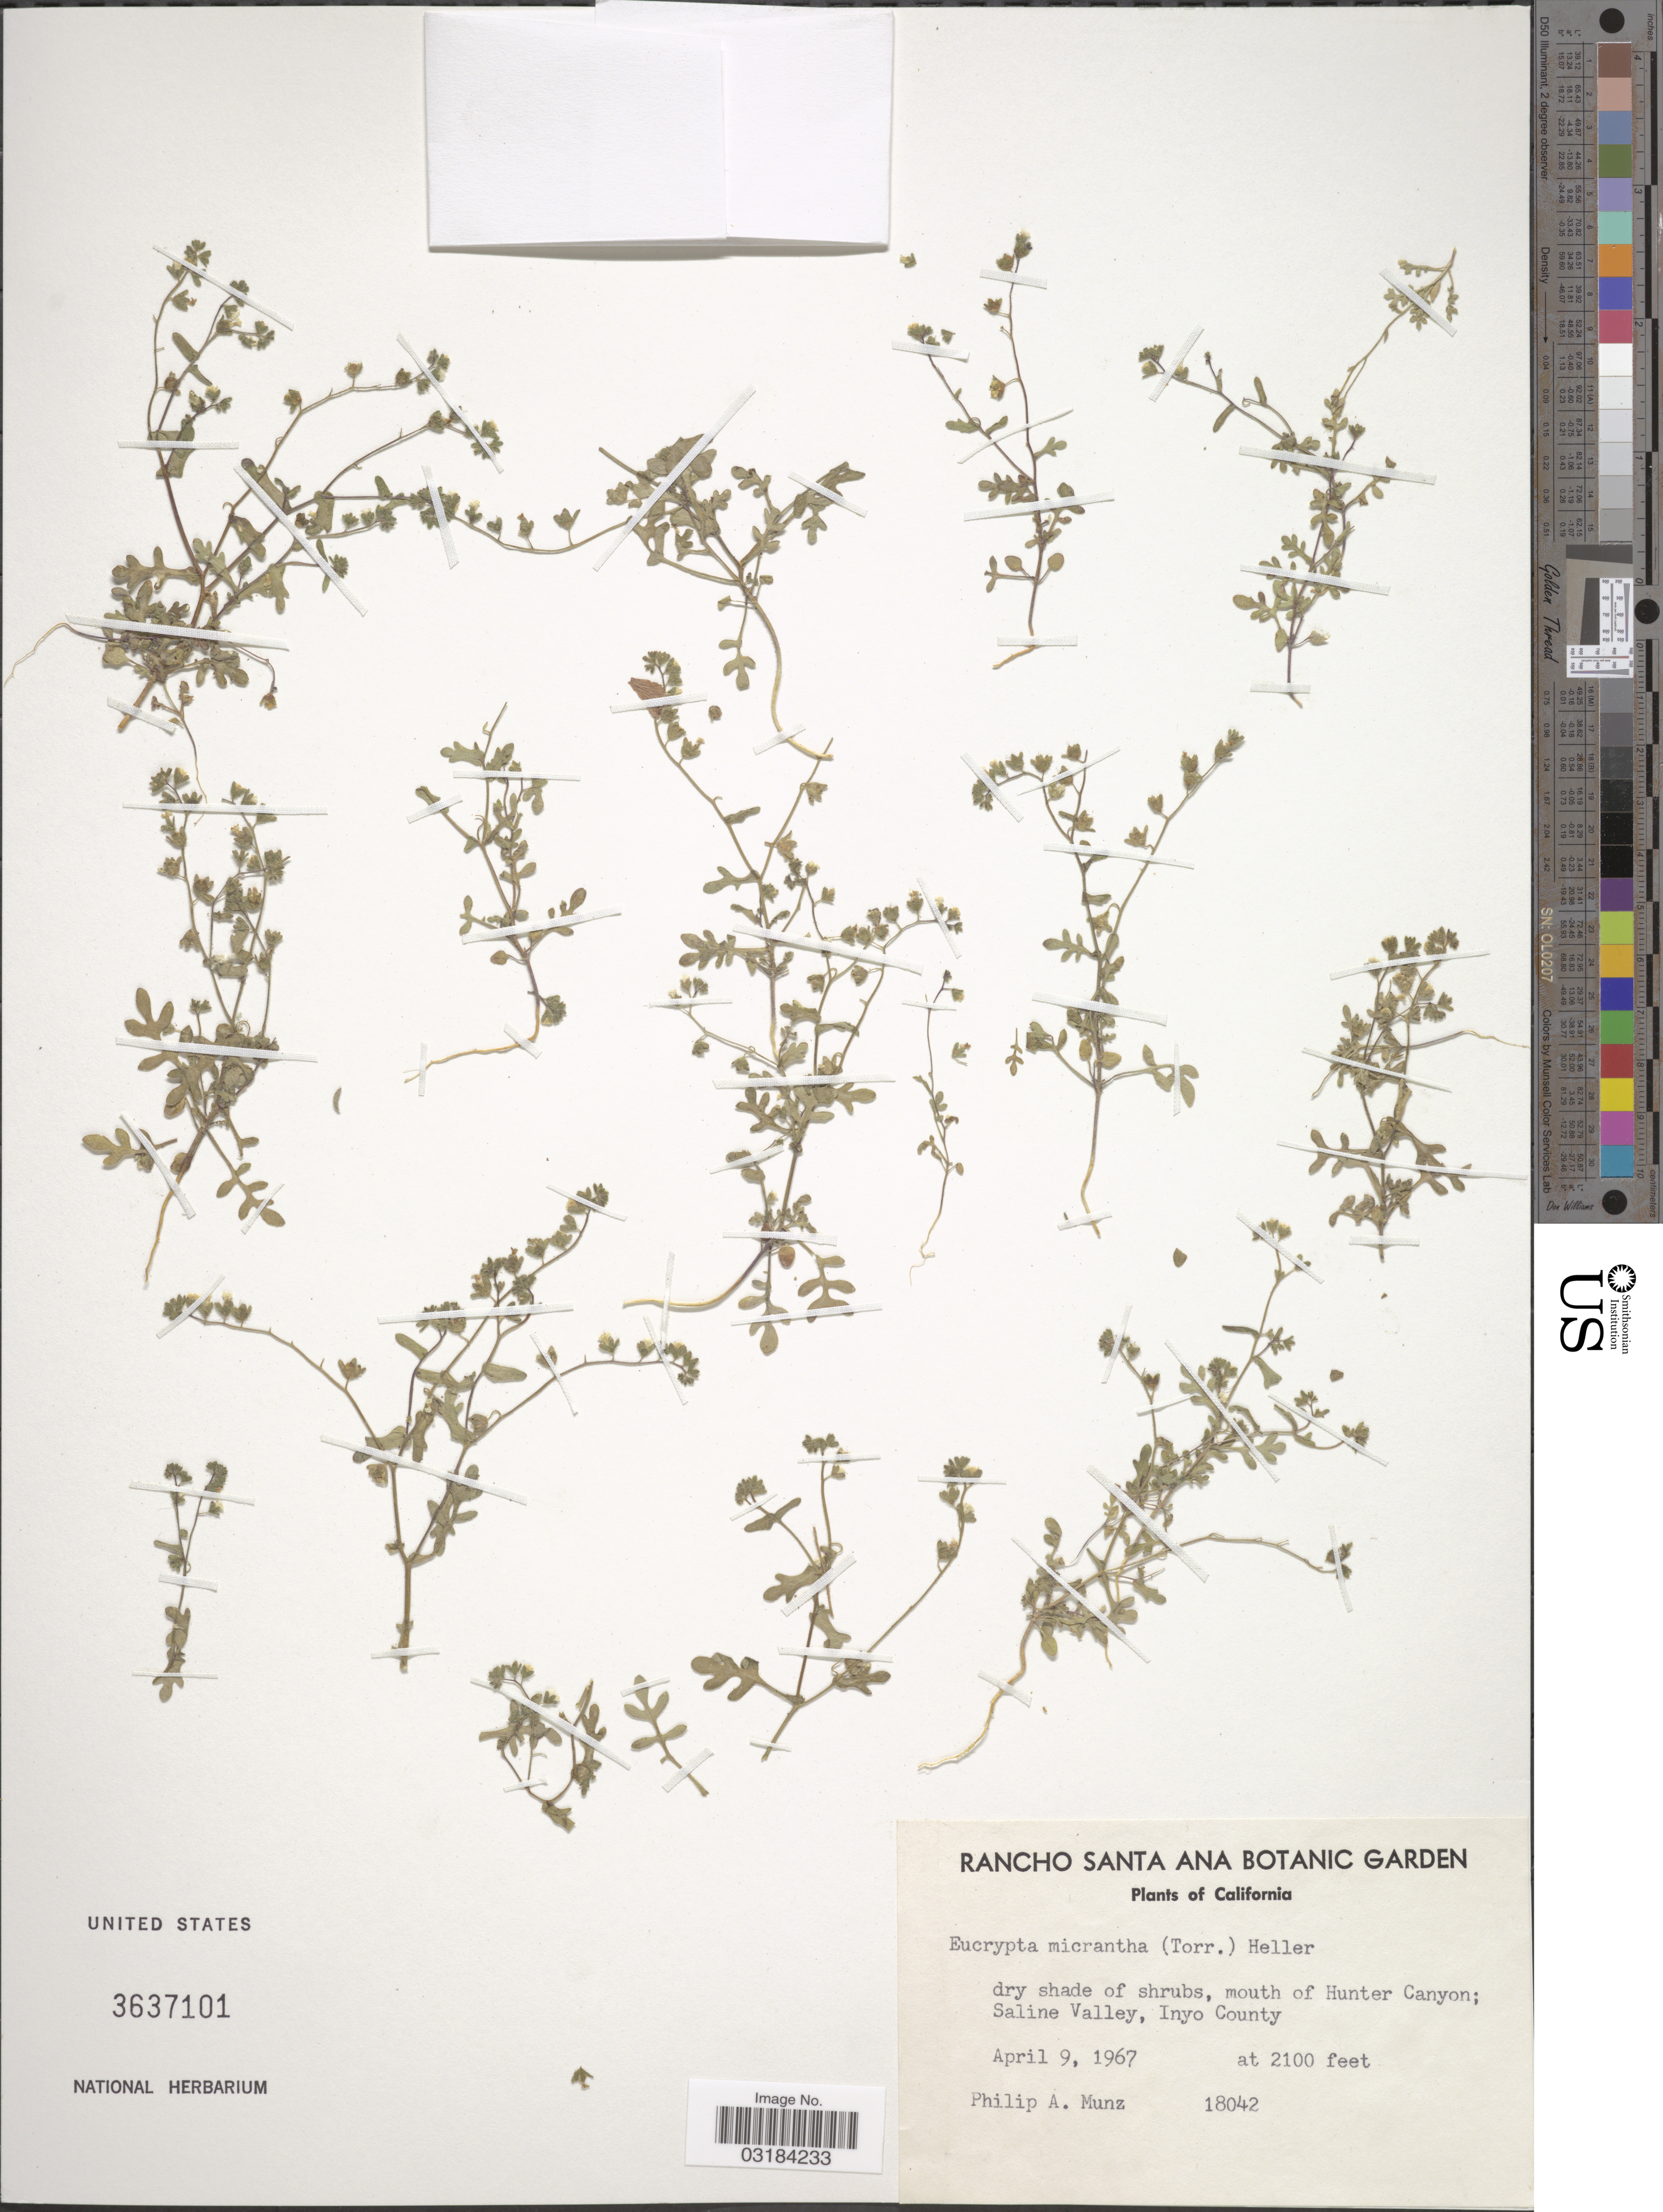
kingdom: Plantae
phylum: Tracheophyta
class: Magnoliopsida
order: Boraginales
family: Hydrophyllaceae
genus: Eucrypta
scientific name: Eucrypta micrantha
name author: (Torr.) A. Heller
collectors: P. A. Munz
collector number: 18042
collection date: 1967-04-09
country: United States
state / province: California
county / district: Inyo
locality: Mouth of Hunter Canyon; Saline Valley, Inyo County.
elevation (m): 640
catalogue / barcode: US 3637101